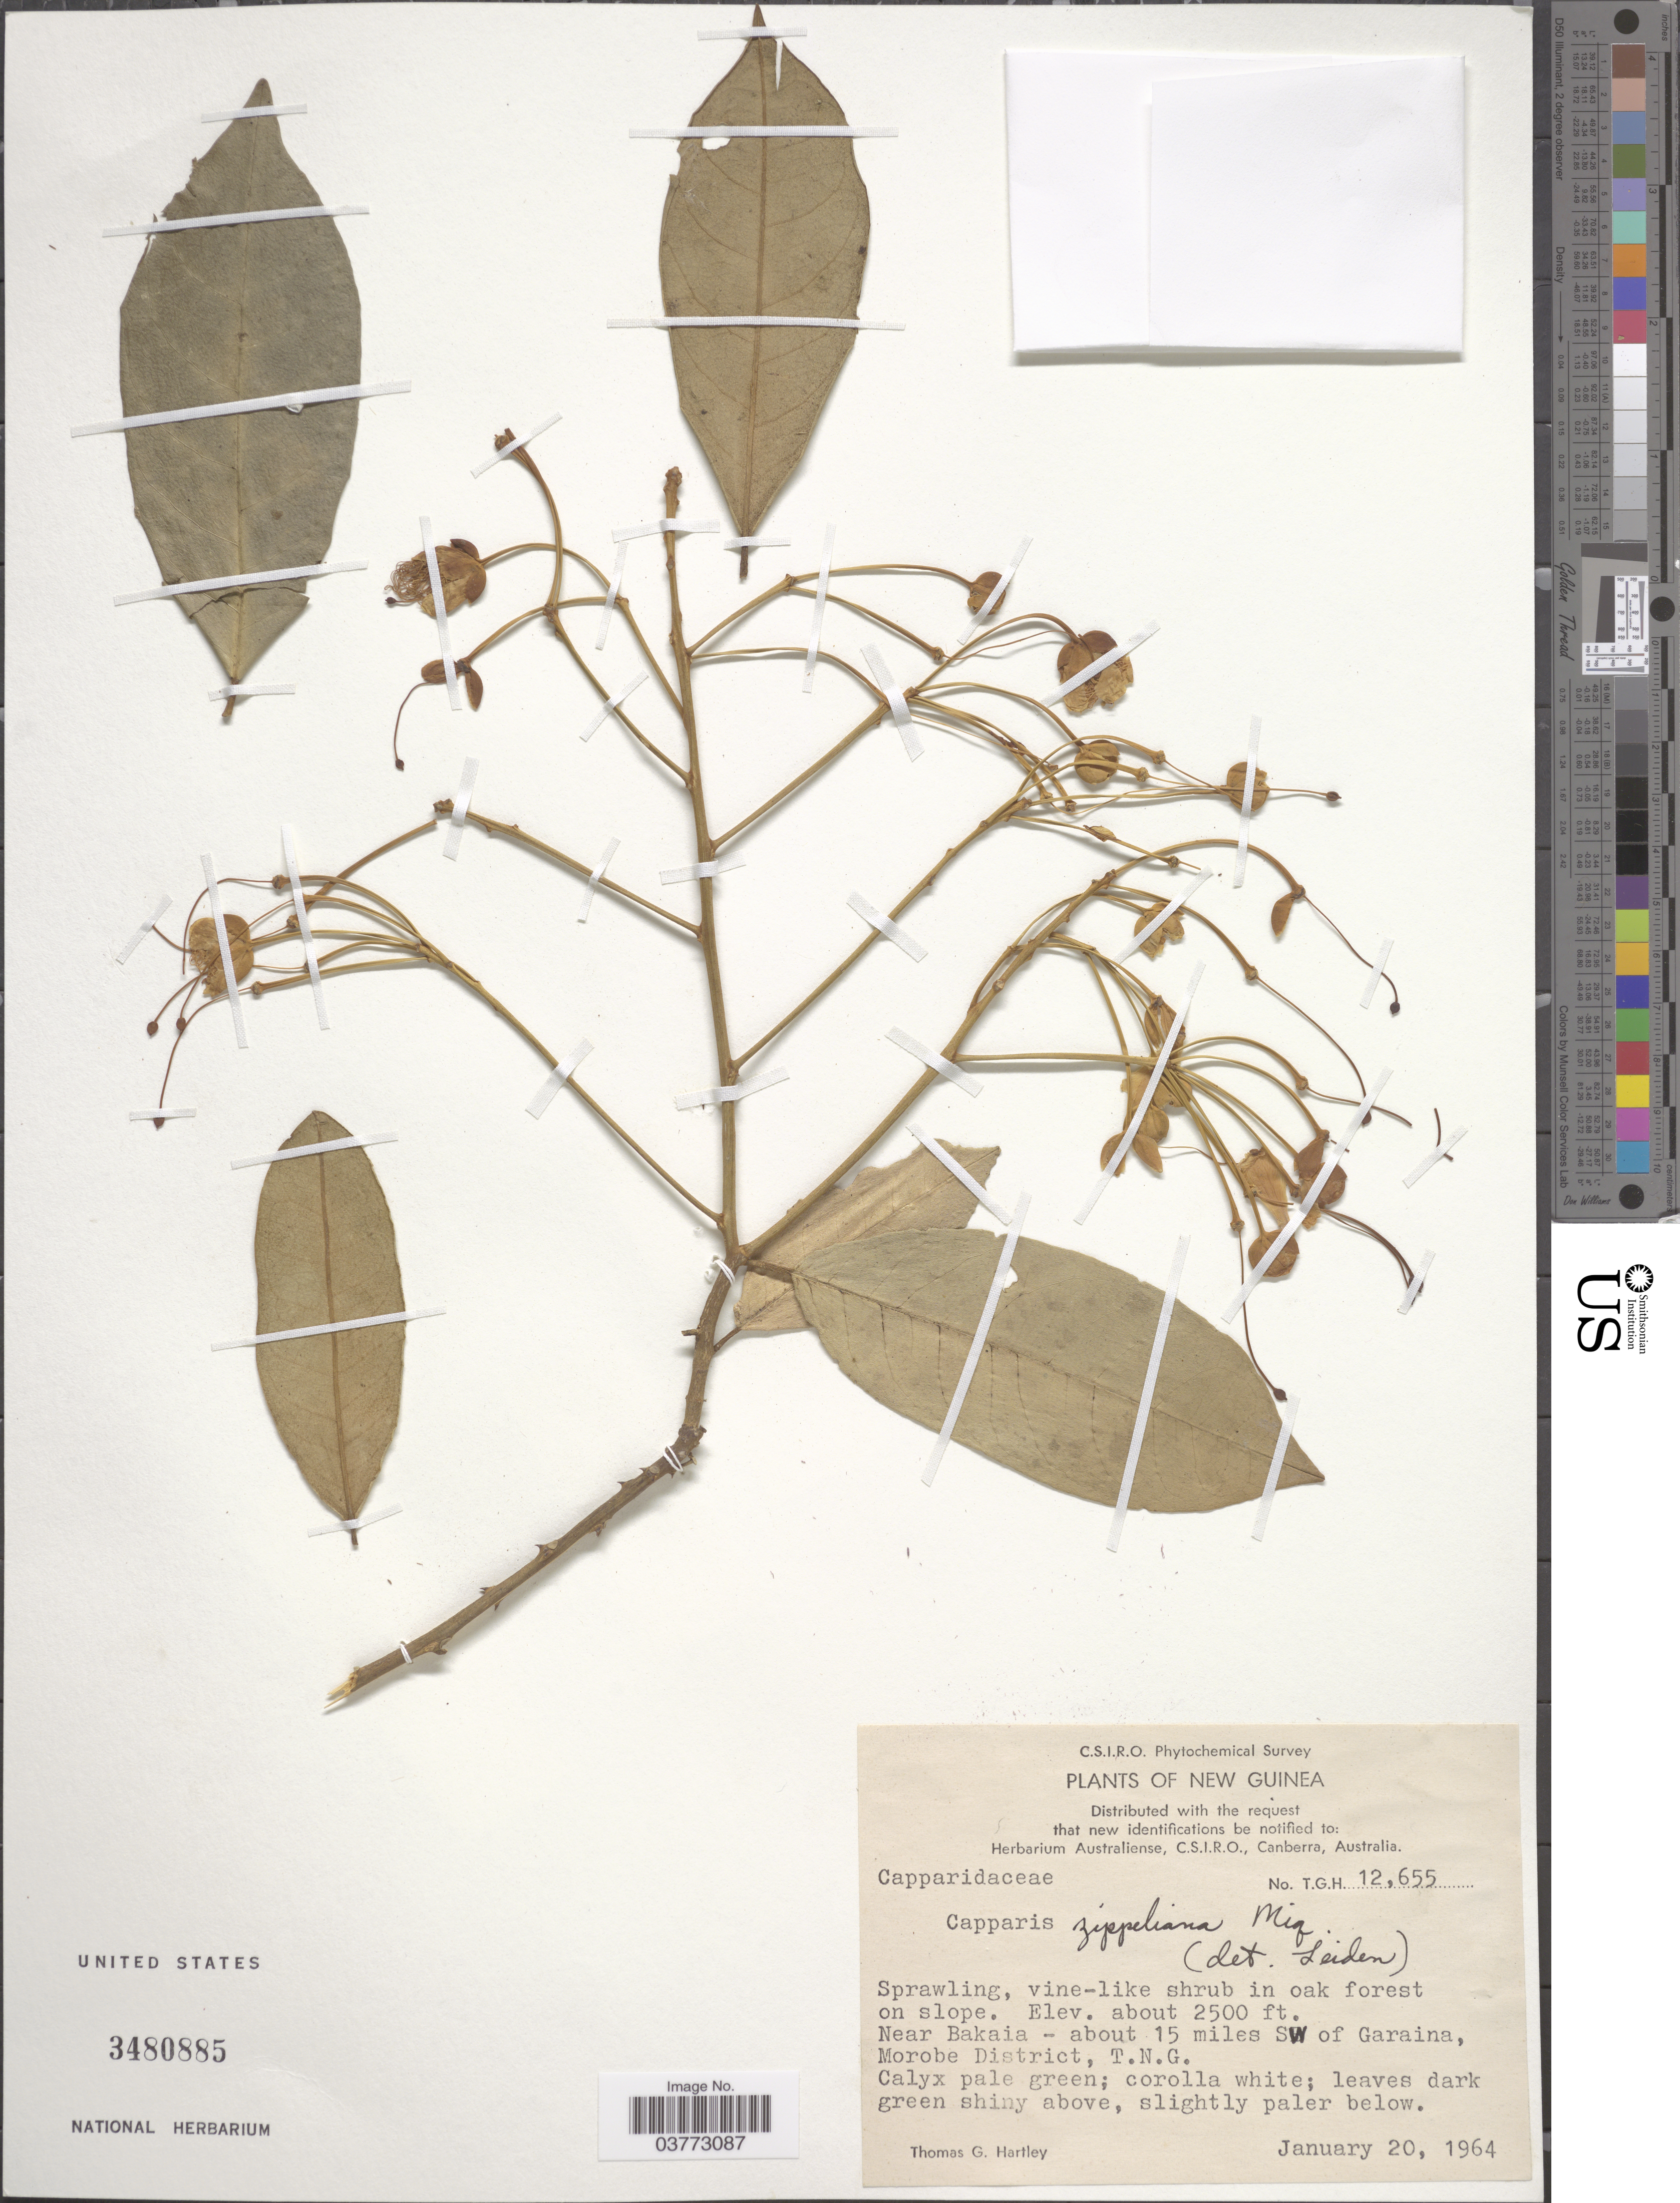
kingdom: Plantae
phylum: Tracheophyta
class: Magnoliopsida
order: Brassicales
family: Capparaceae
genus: Capparis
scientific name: Capparis zippeliana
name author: Miq.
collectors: T. G. Hartley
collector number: TGH12655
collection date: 1964-01-20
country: Papua New Guinea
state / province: Morobe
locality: New Guinea. Near Bakaia - about 15 miles SW of Garaina, Morobe District, T. N. G.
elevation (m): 762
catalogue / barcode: US 3480885